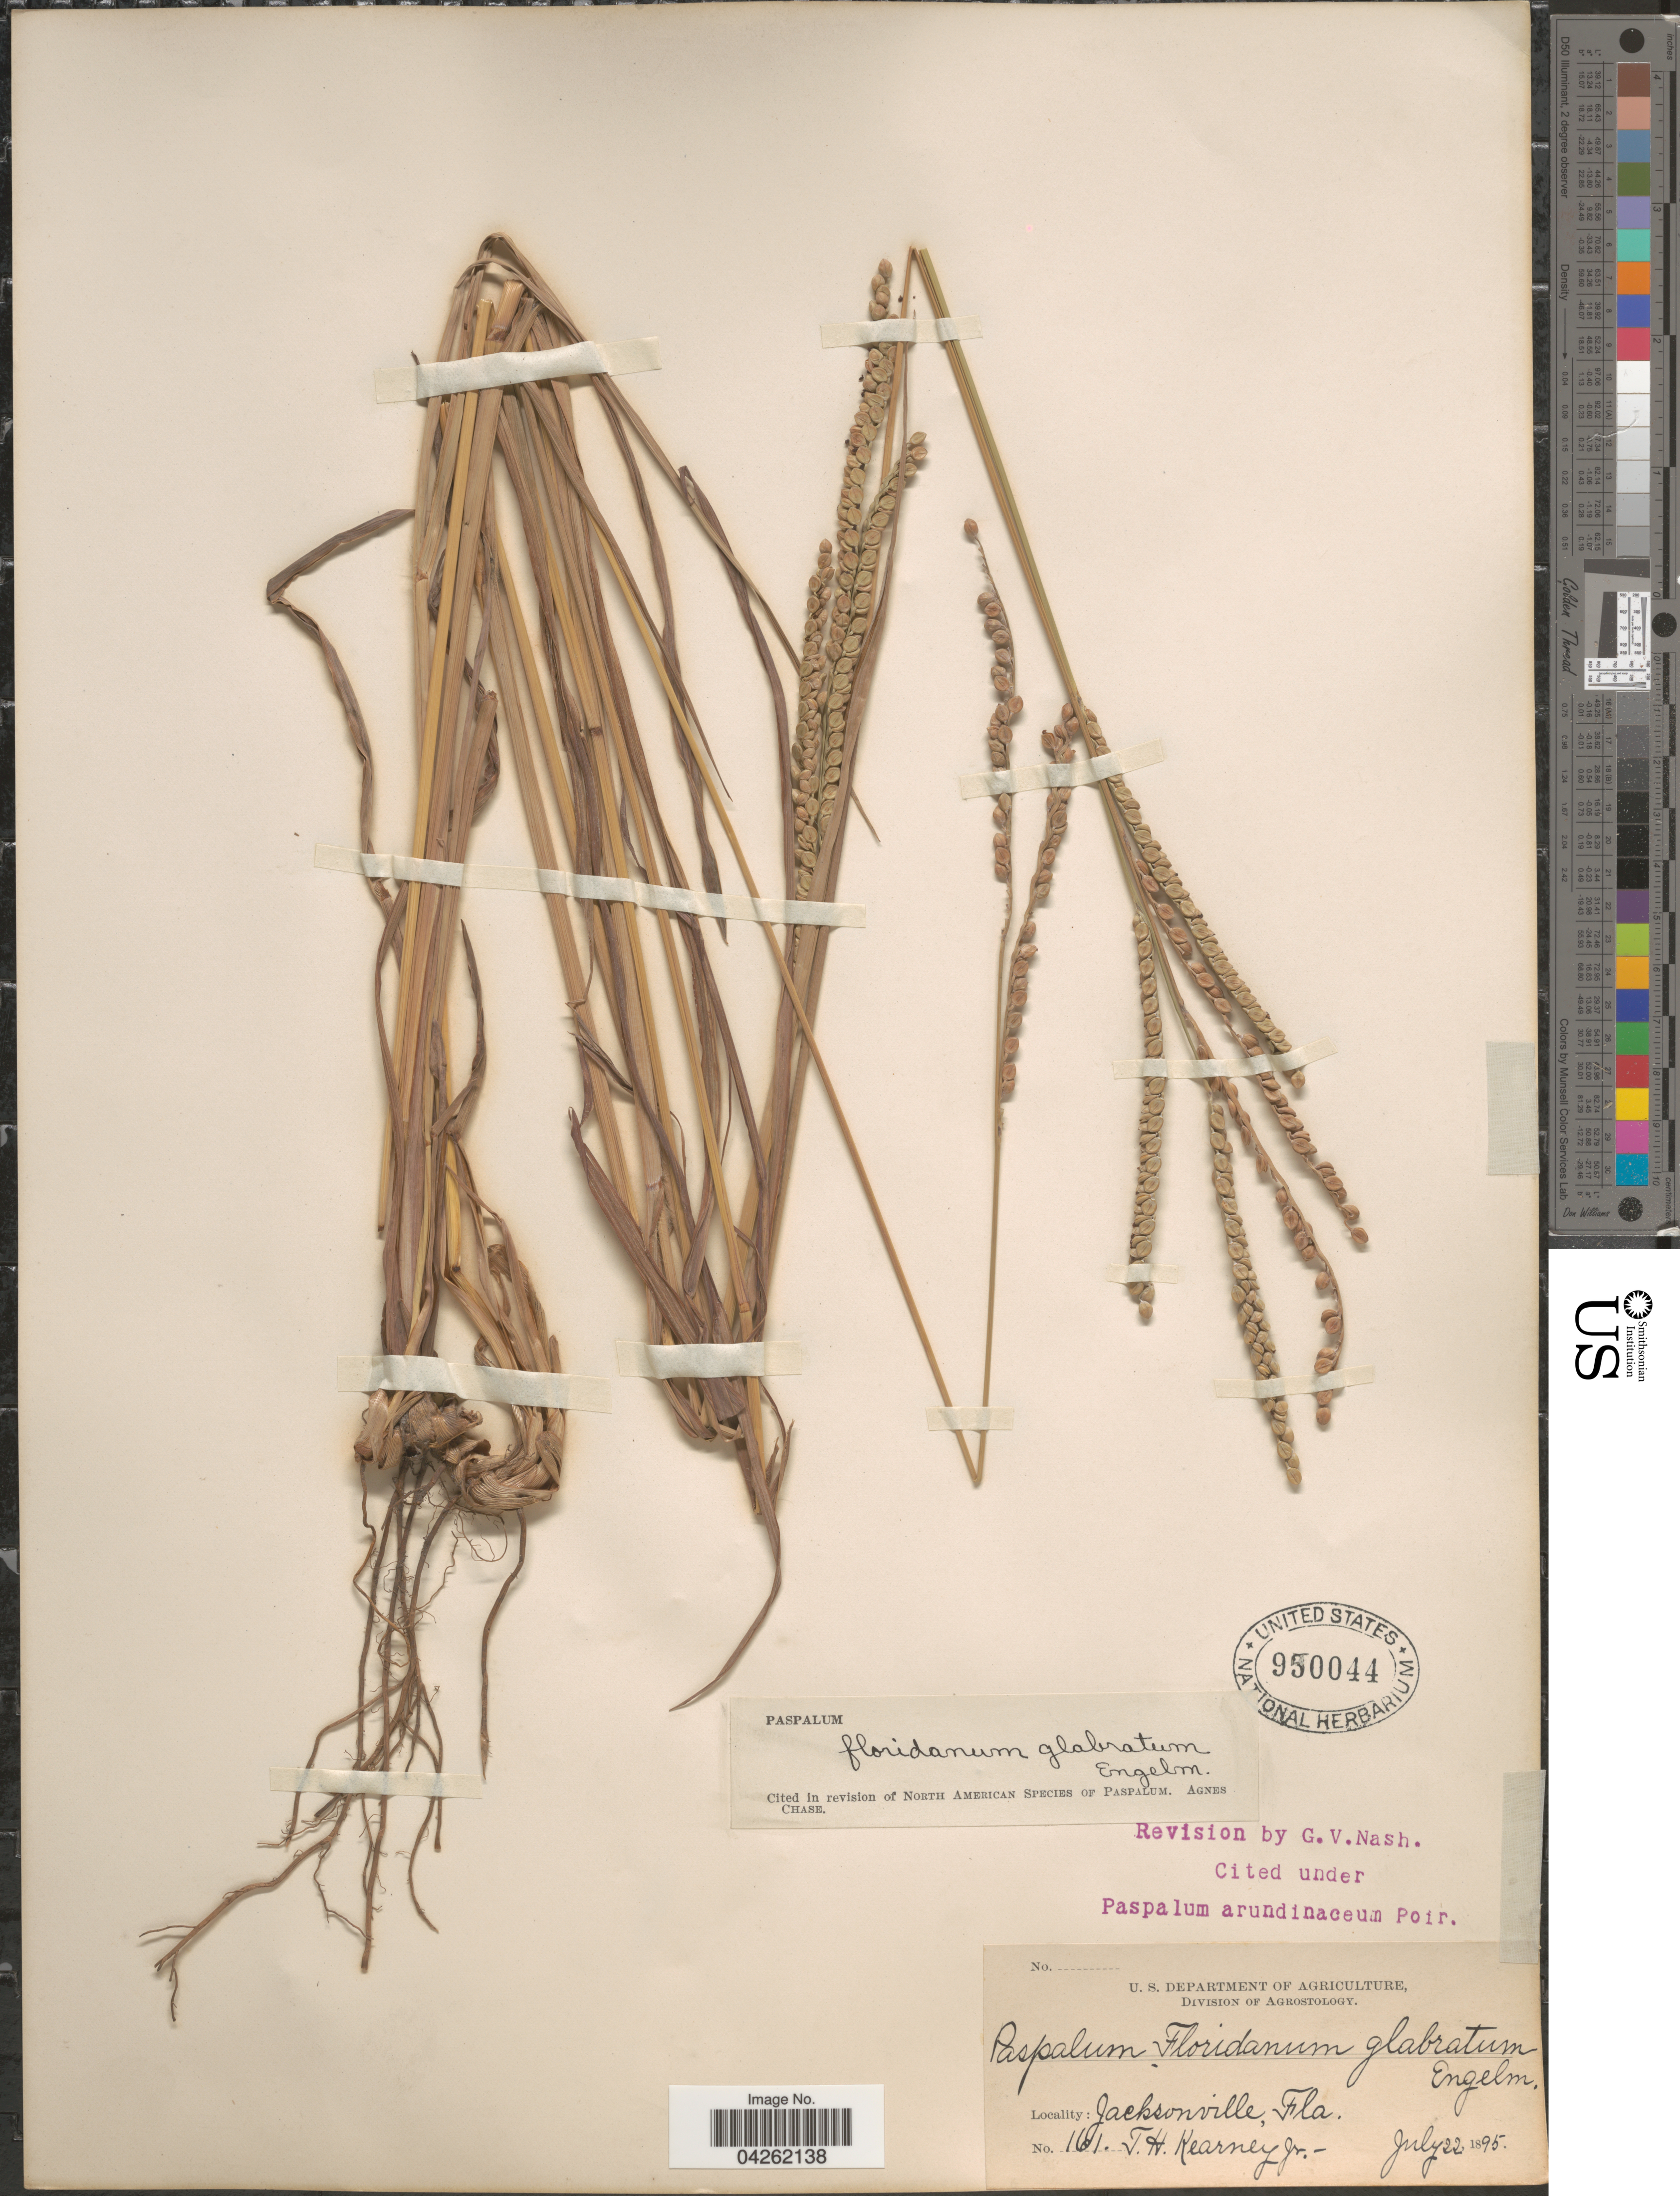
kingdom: Plantae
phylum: Tracheophyta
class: Liliopsida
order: Poales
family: Poaceae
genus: Paspalum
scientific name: Paspalum floridanum var. glabratum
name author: Engelm. ex Vasey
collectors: T. H. Kearney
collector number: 161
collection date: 1895-07-22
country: United States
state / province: Florida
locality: Jacksonville.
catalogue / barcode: US 950044